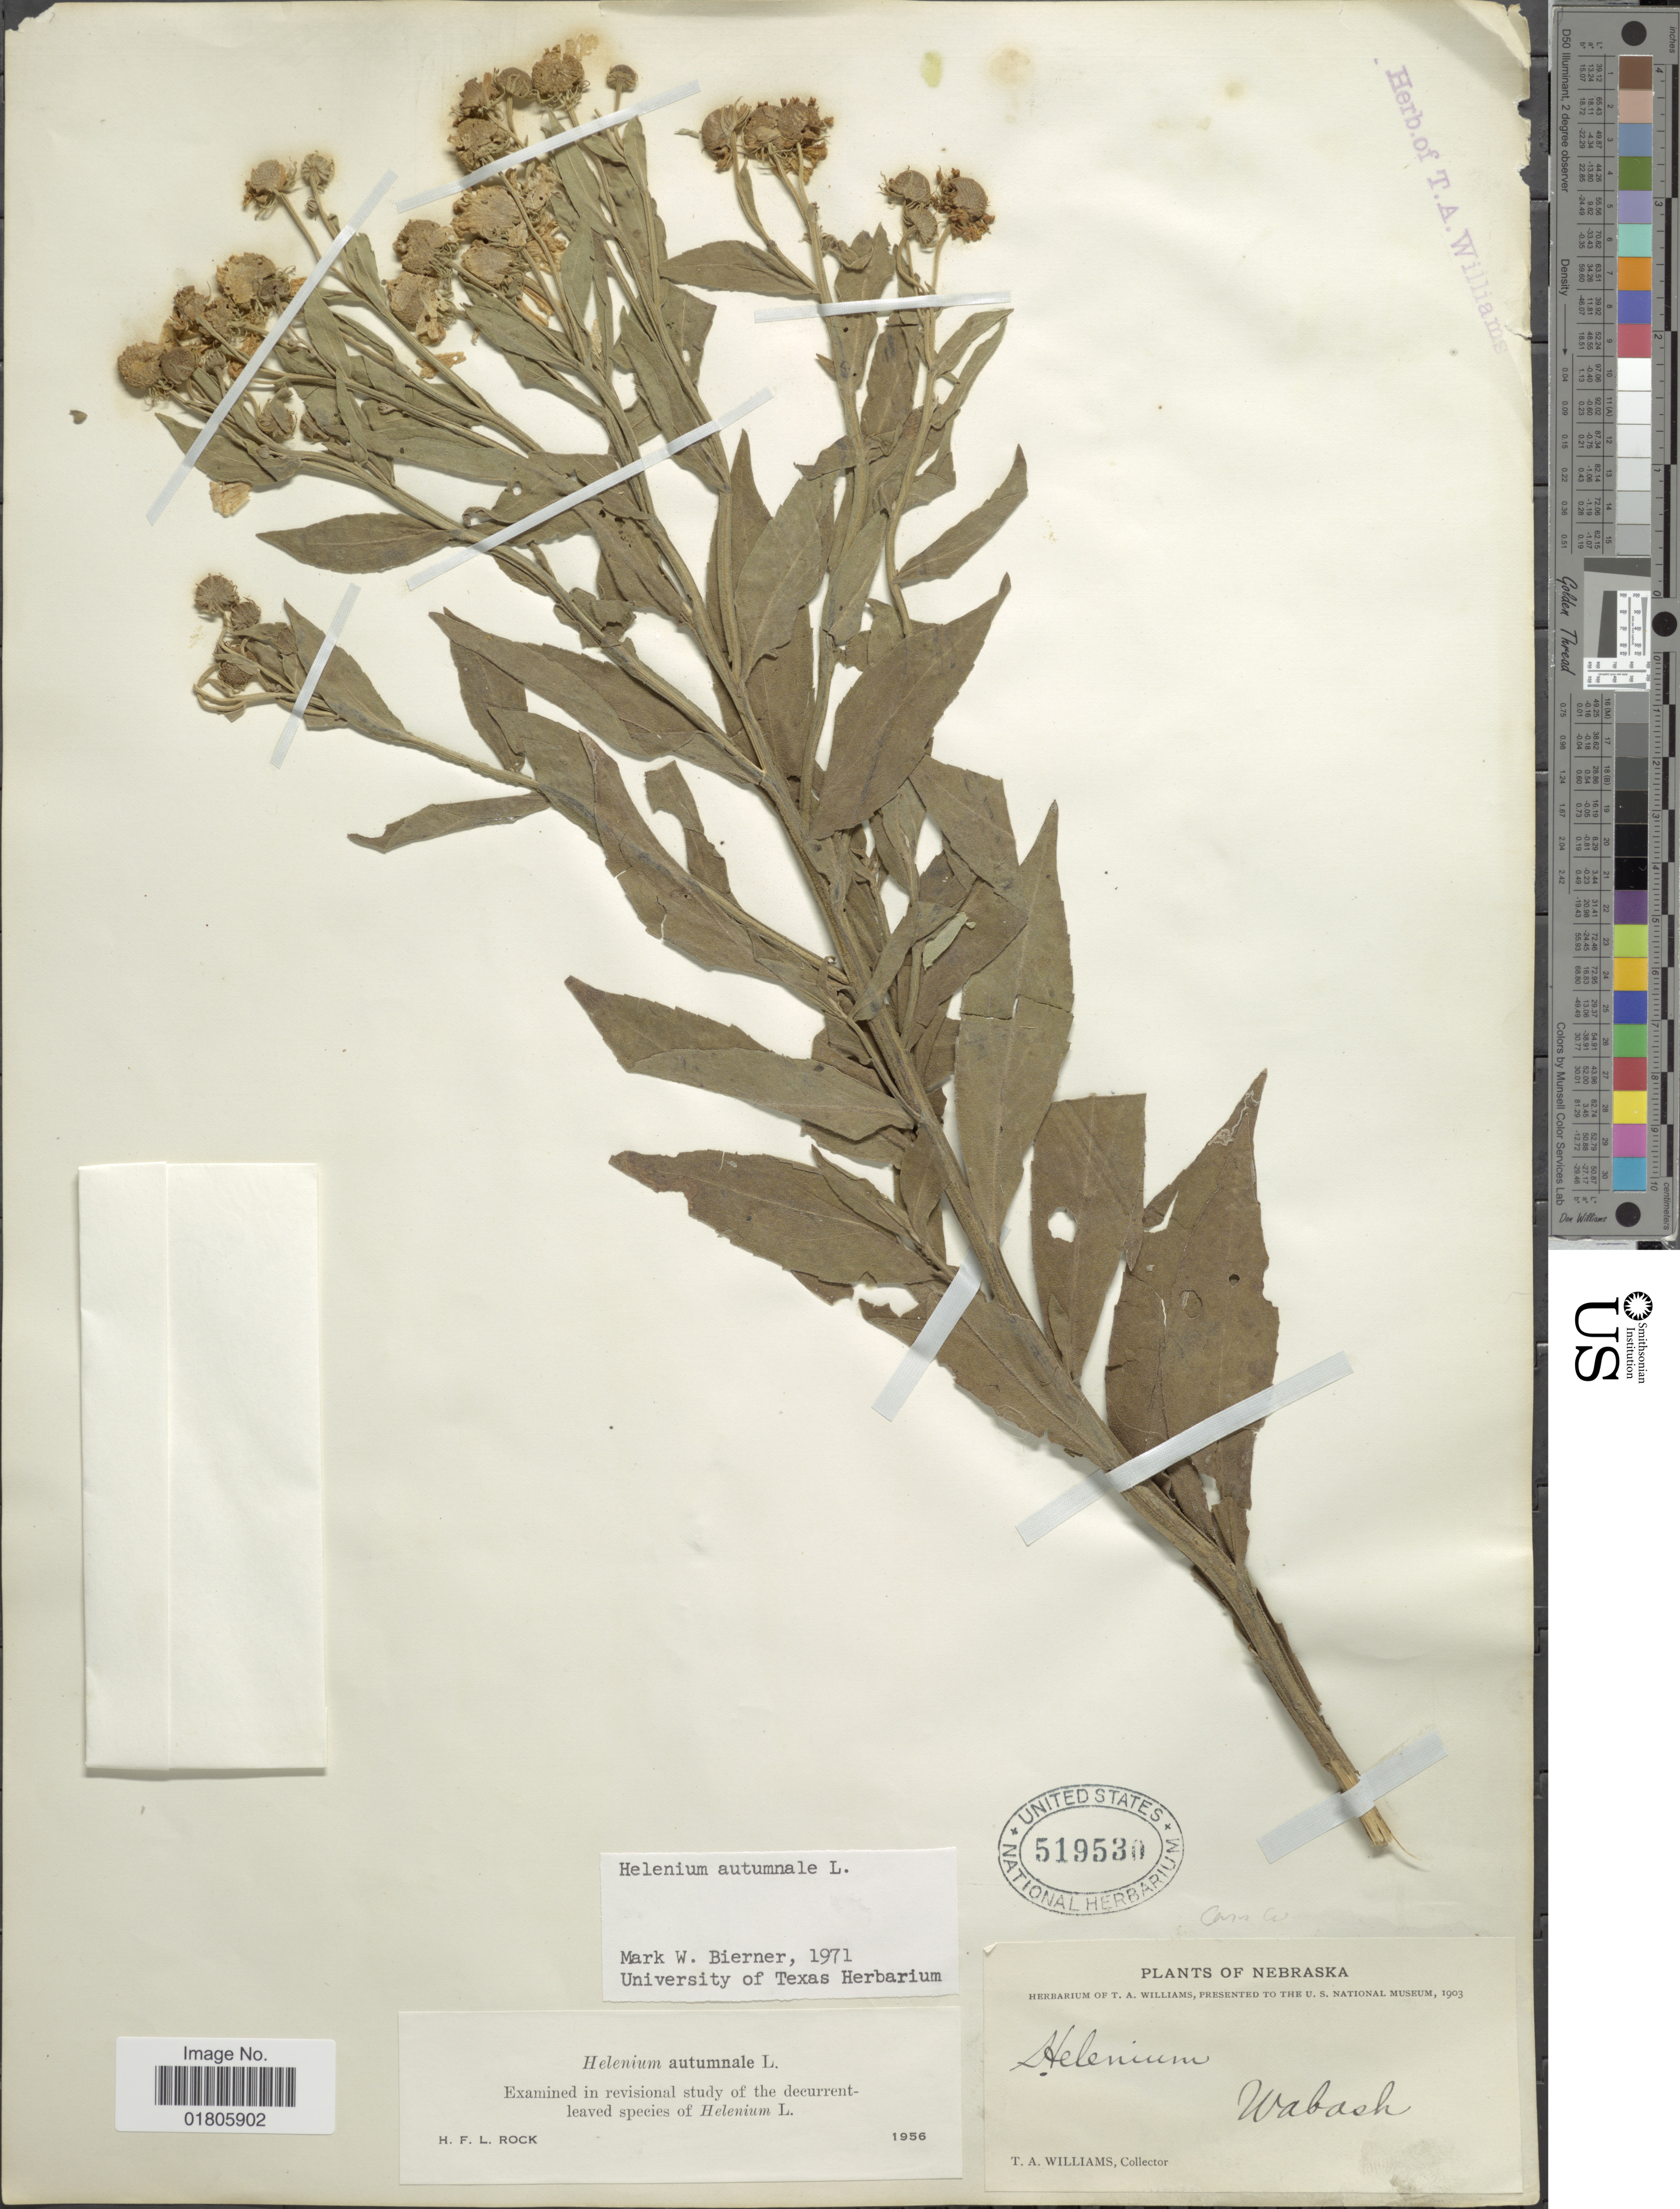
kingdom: Plantae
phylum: Tracheophyta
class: Magnoliopsida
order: Asterales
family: Asteraceae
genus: Helenium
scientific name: Helenium autumnale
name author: L.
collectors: T. A. Williams (herbarium)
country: United States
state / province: Nebraska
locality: Wabash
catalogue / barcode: US 519530